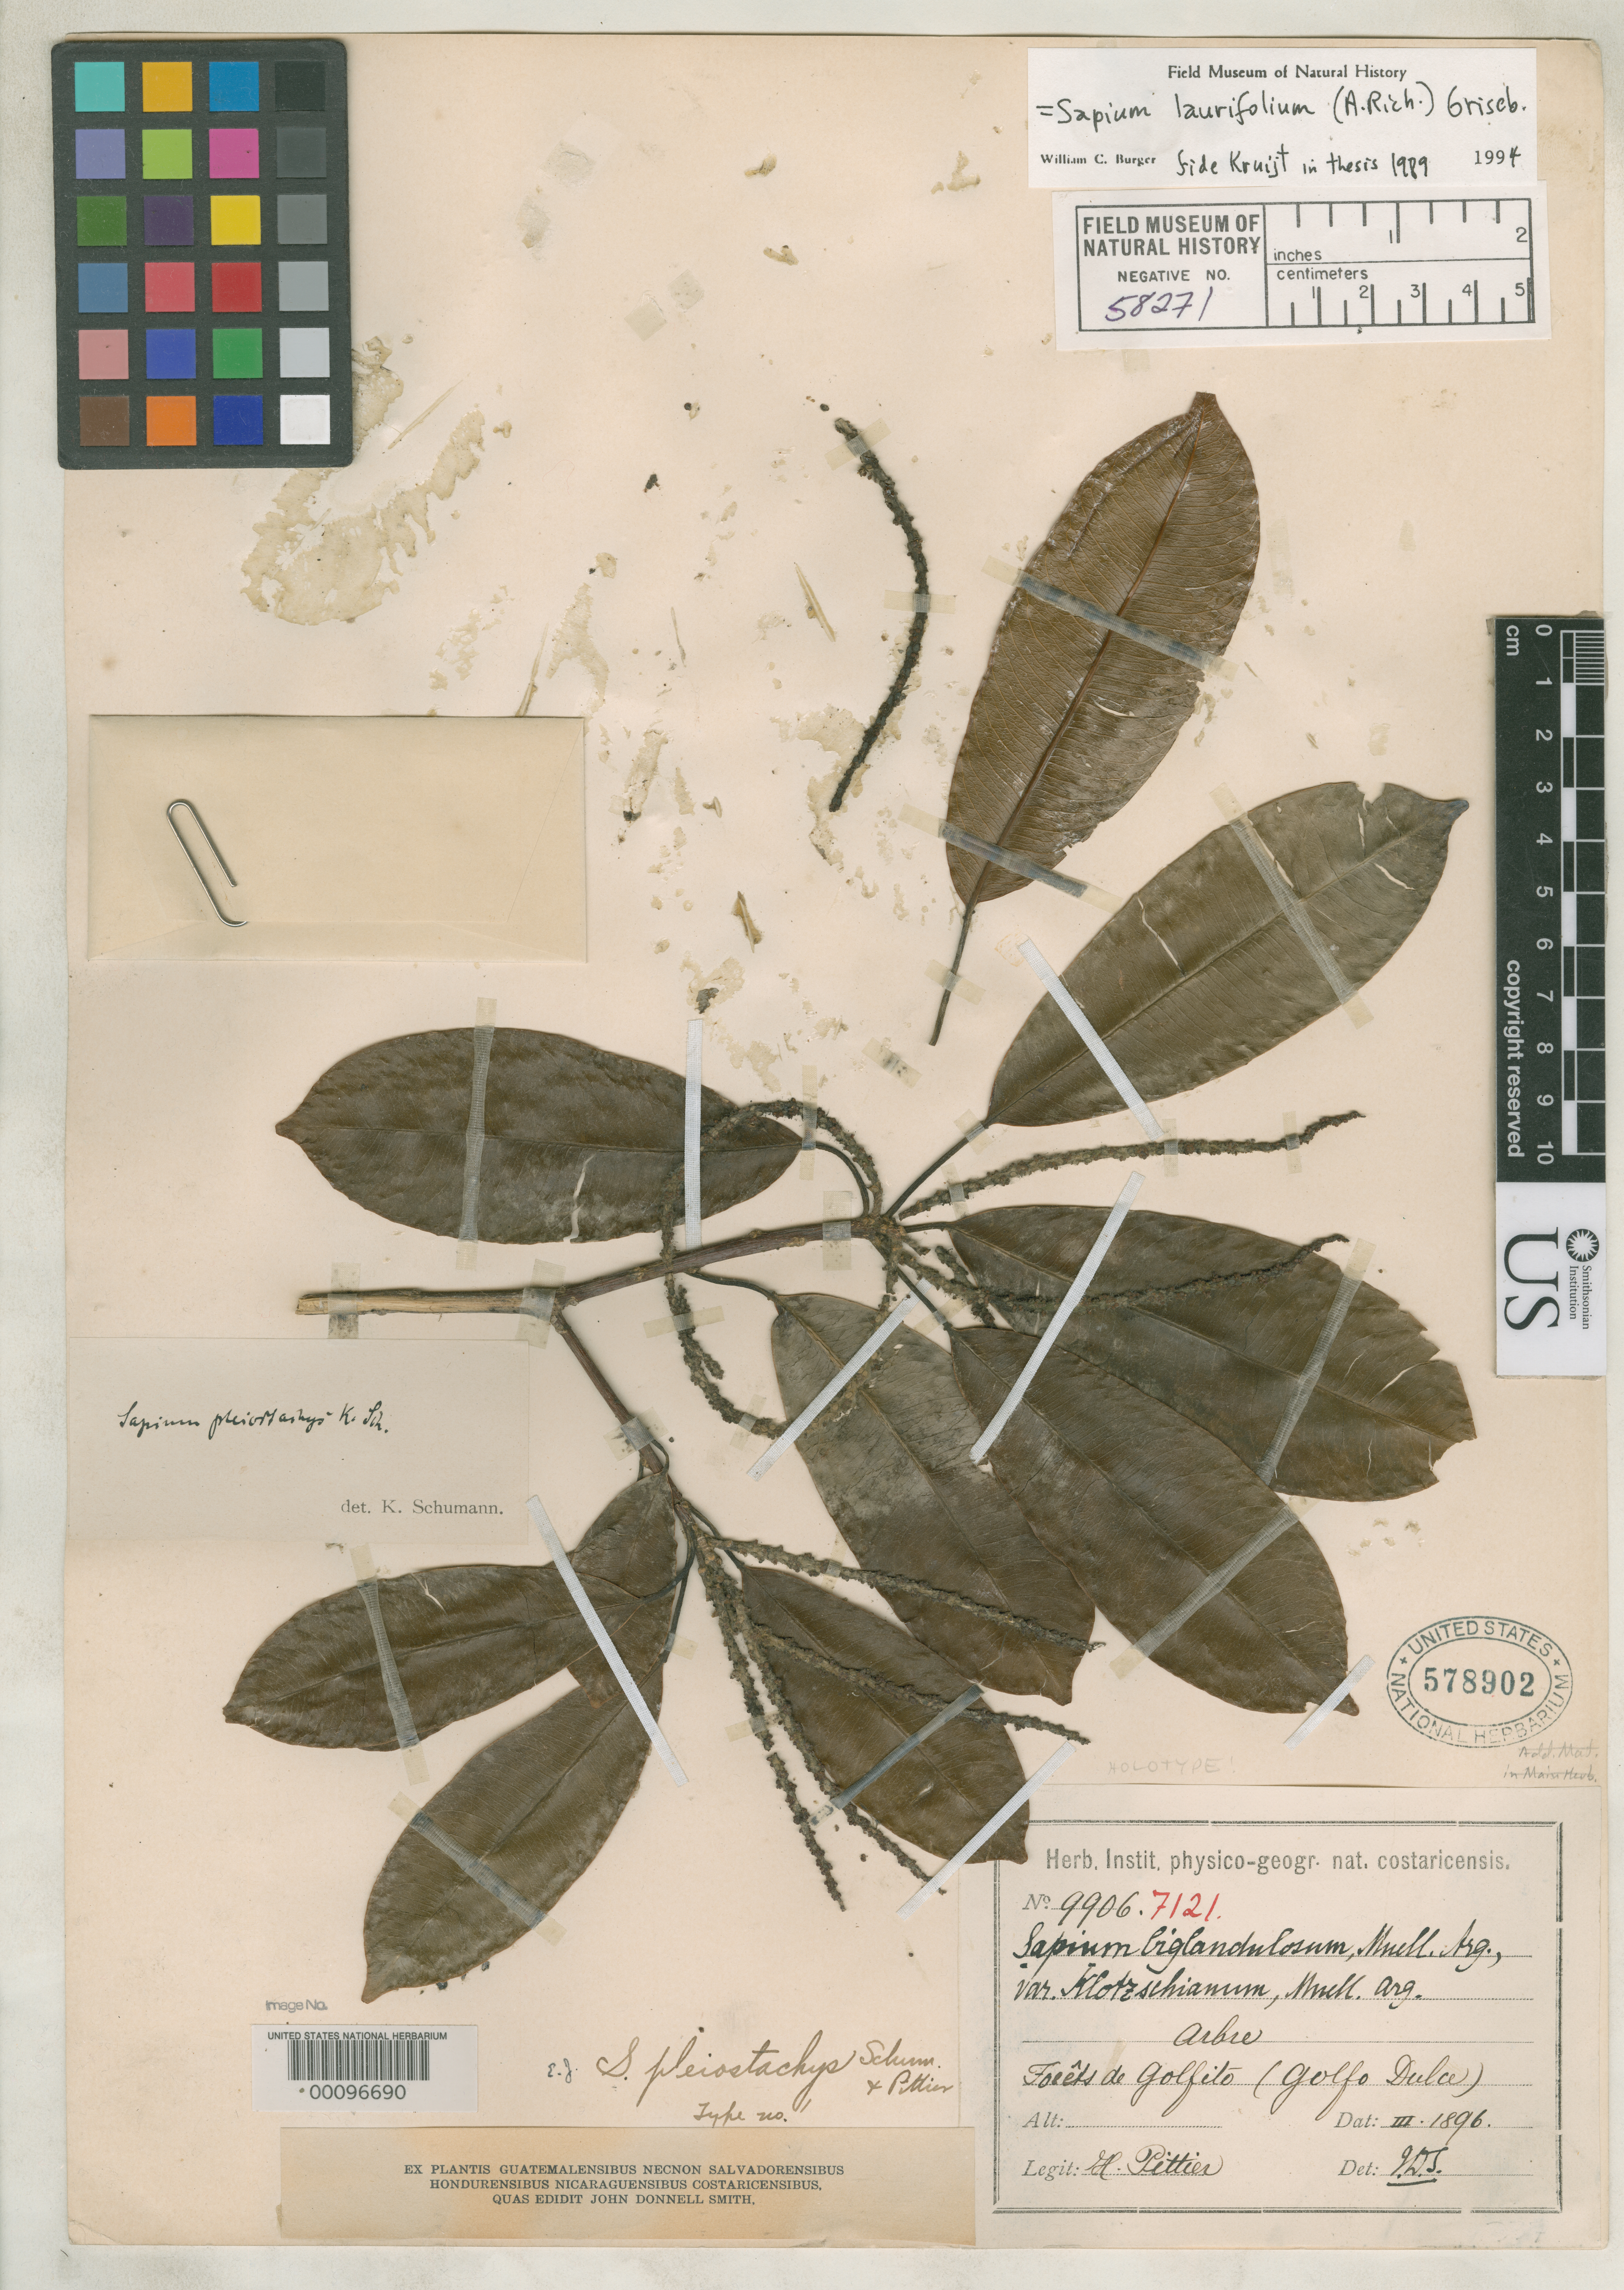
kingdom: Plantae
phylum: Tracheophyta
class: Magnoliopsida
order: Malpighiales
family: Euphorbiaceae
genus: Sapium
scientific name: Sapium pleiostachys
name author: K. Schum. & Pittier in Pittier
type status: Holotype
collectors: H. F. Pittier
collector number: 9906/7121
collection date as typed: Mar 1896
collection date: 1896-03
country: Costa Rica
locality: Forets de Golfito (Golfo Dulce)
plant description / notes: Holotype, cited as "type" by USNH sheet number (478902)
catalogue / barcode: US 578902